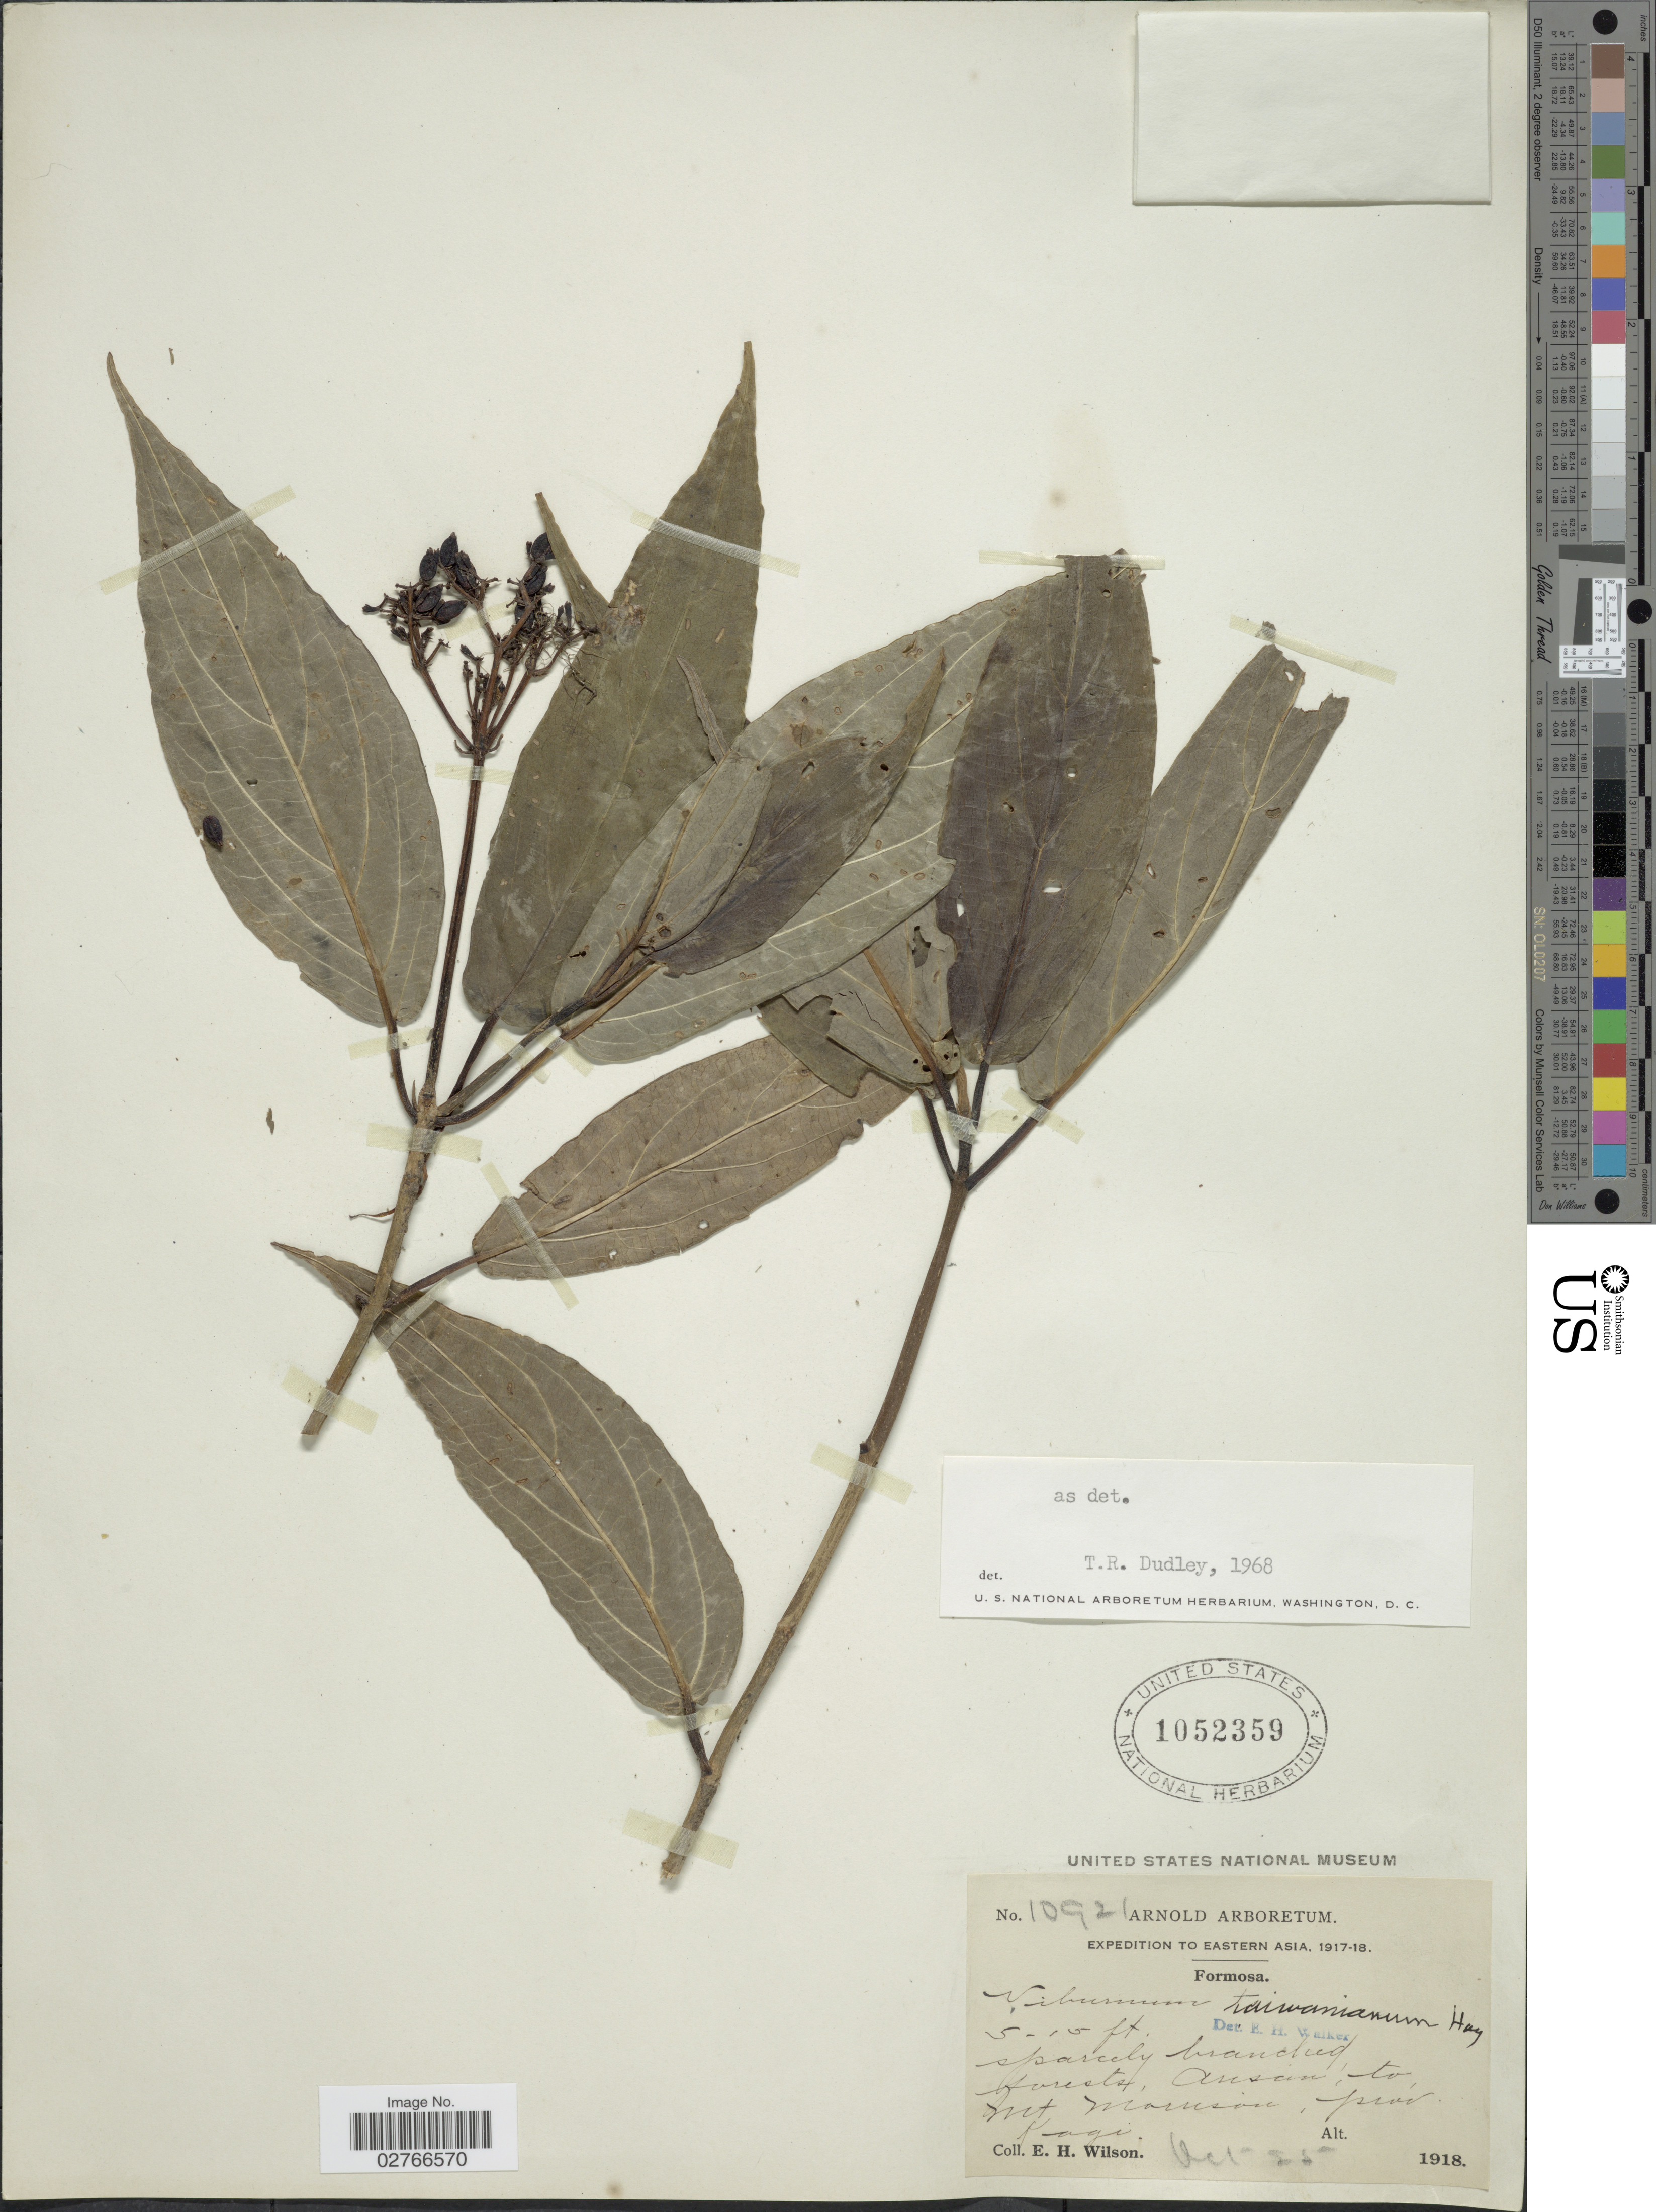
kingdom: Plantae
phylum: Tracheophyta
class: Magnoliopsida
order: Dipsacales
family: Viburnaceae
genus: Viburnum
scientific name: Viburnum urceolatum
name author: Siebold & Zucc.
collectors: E. Wilson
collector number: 10921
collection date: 1918-10-25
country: Taiwan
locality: Eastern Asia, Formosa. Arisan to Mt. Morrison, prov. Kagi.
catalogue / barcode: US 1052359